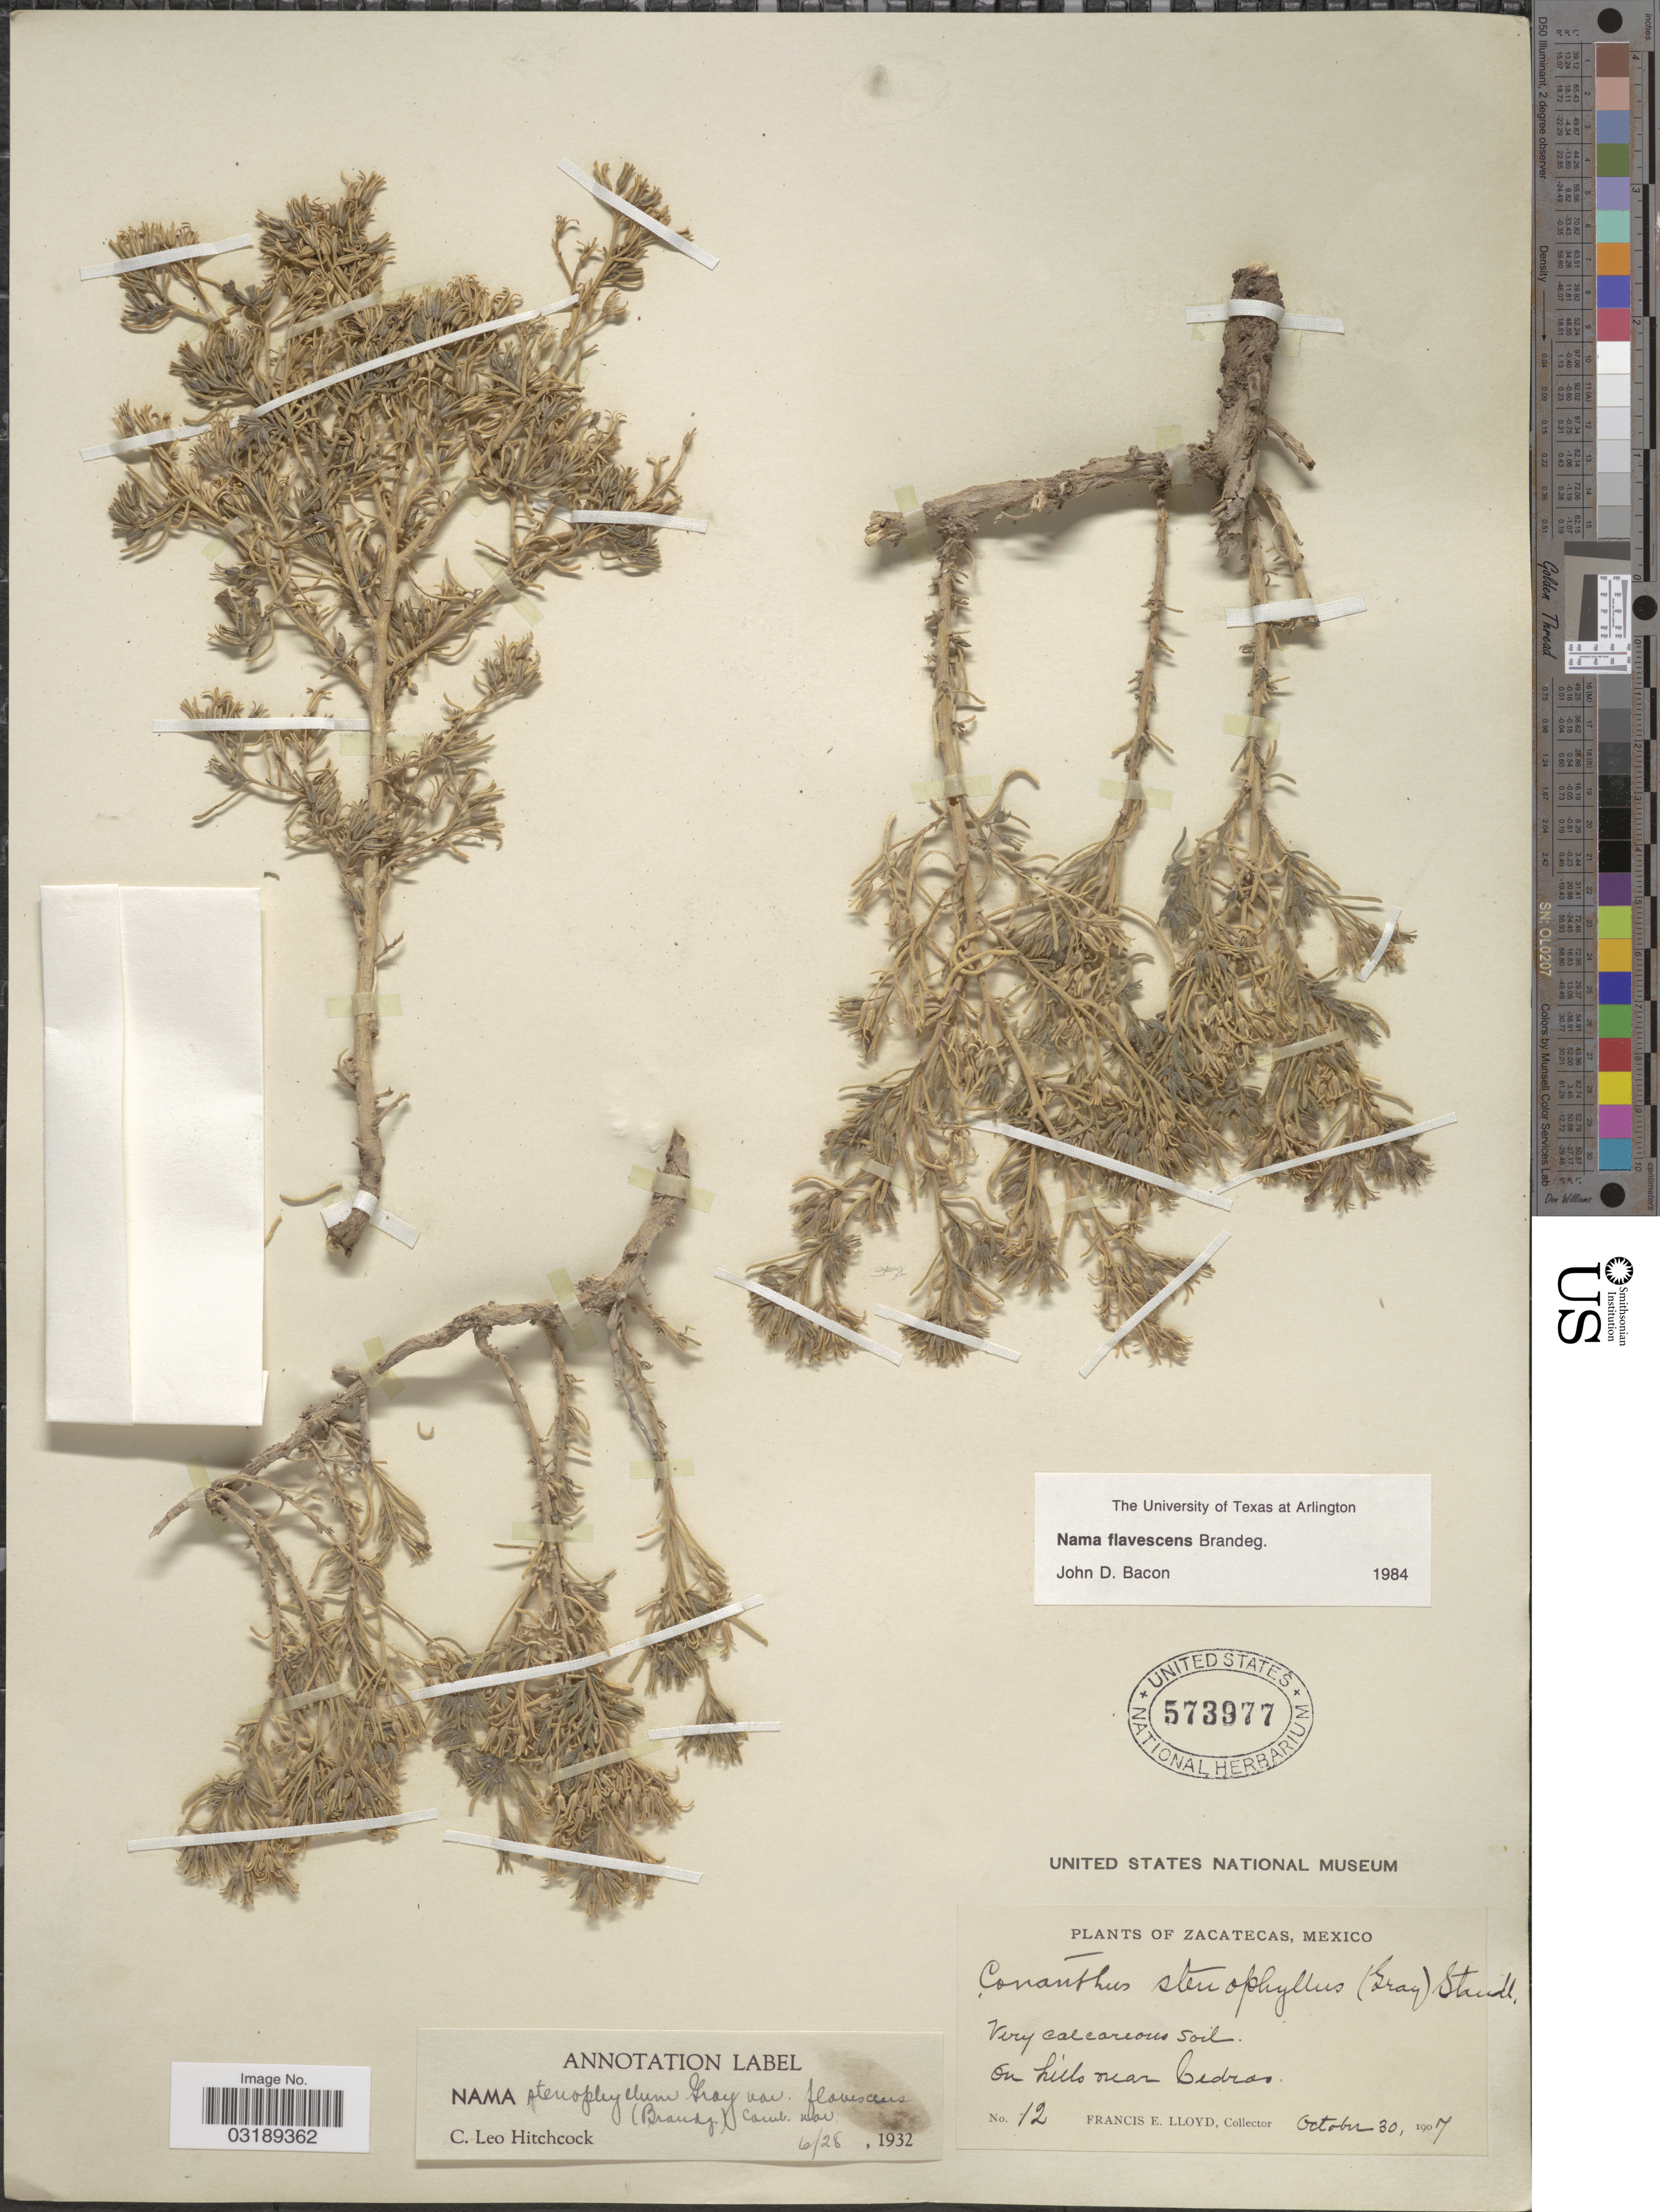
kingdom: Plantae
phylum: Tracheophyta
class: Magnoliopsida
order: Boraginales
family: Namaceae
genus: Nama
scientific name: Nama flavescens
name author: Brandegee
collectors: Lloyd, C. E.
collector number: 12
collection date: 1907-10-30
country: Mexico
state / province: Zacatecas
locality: On hills near Cedras.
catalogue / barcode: US 573977